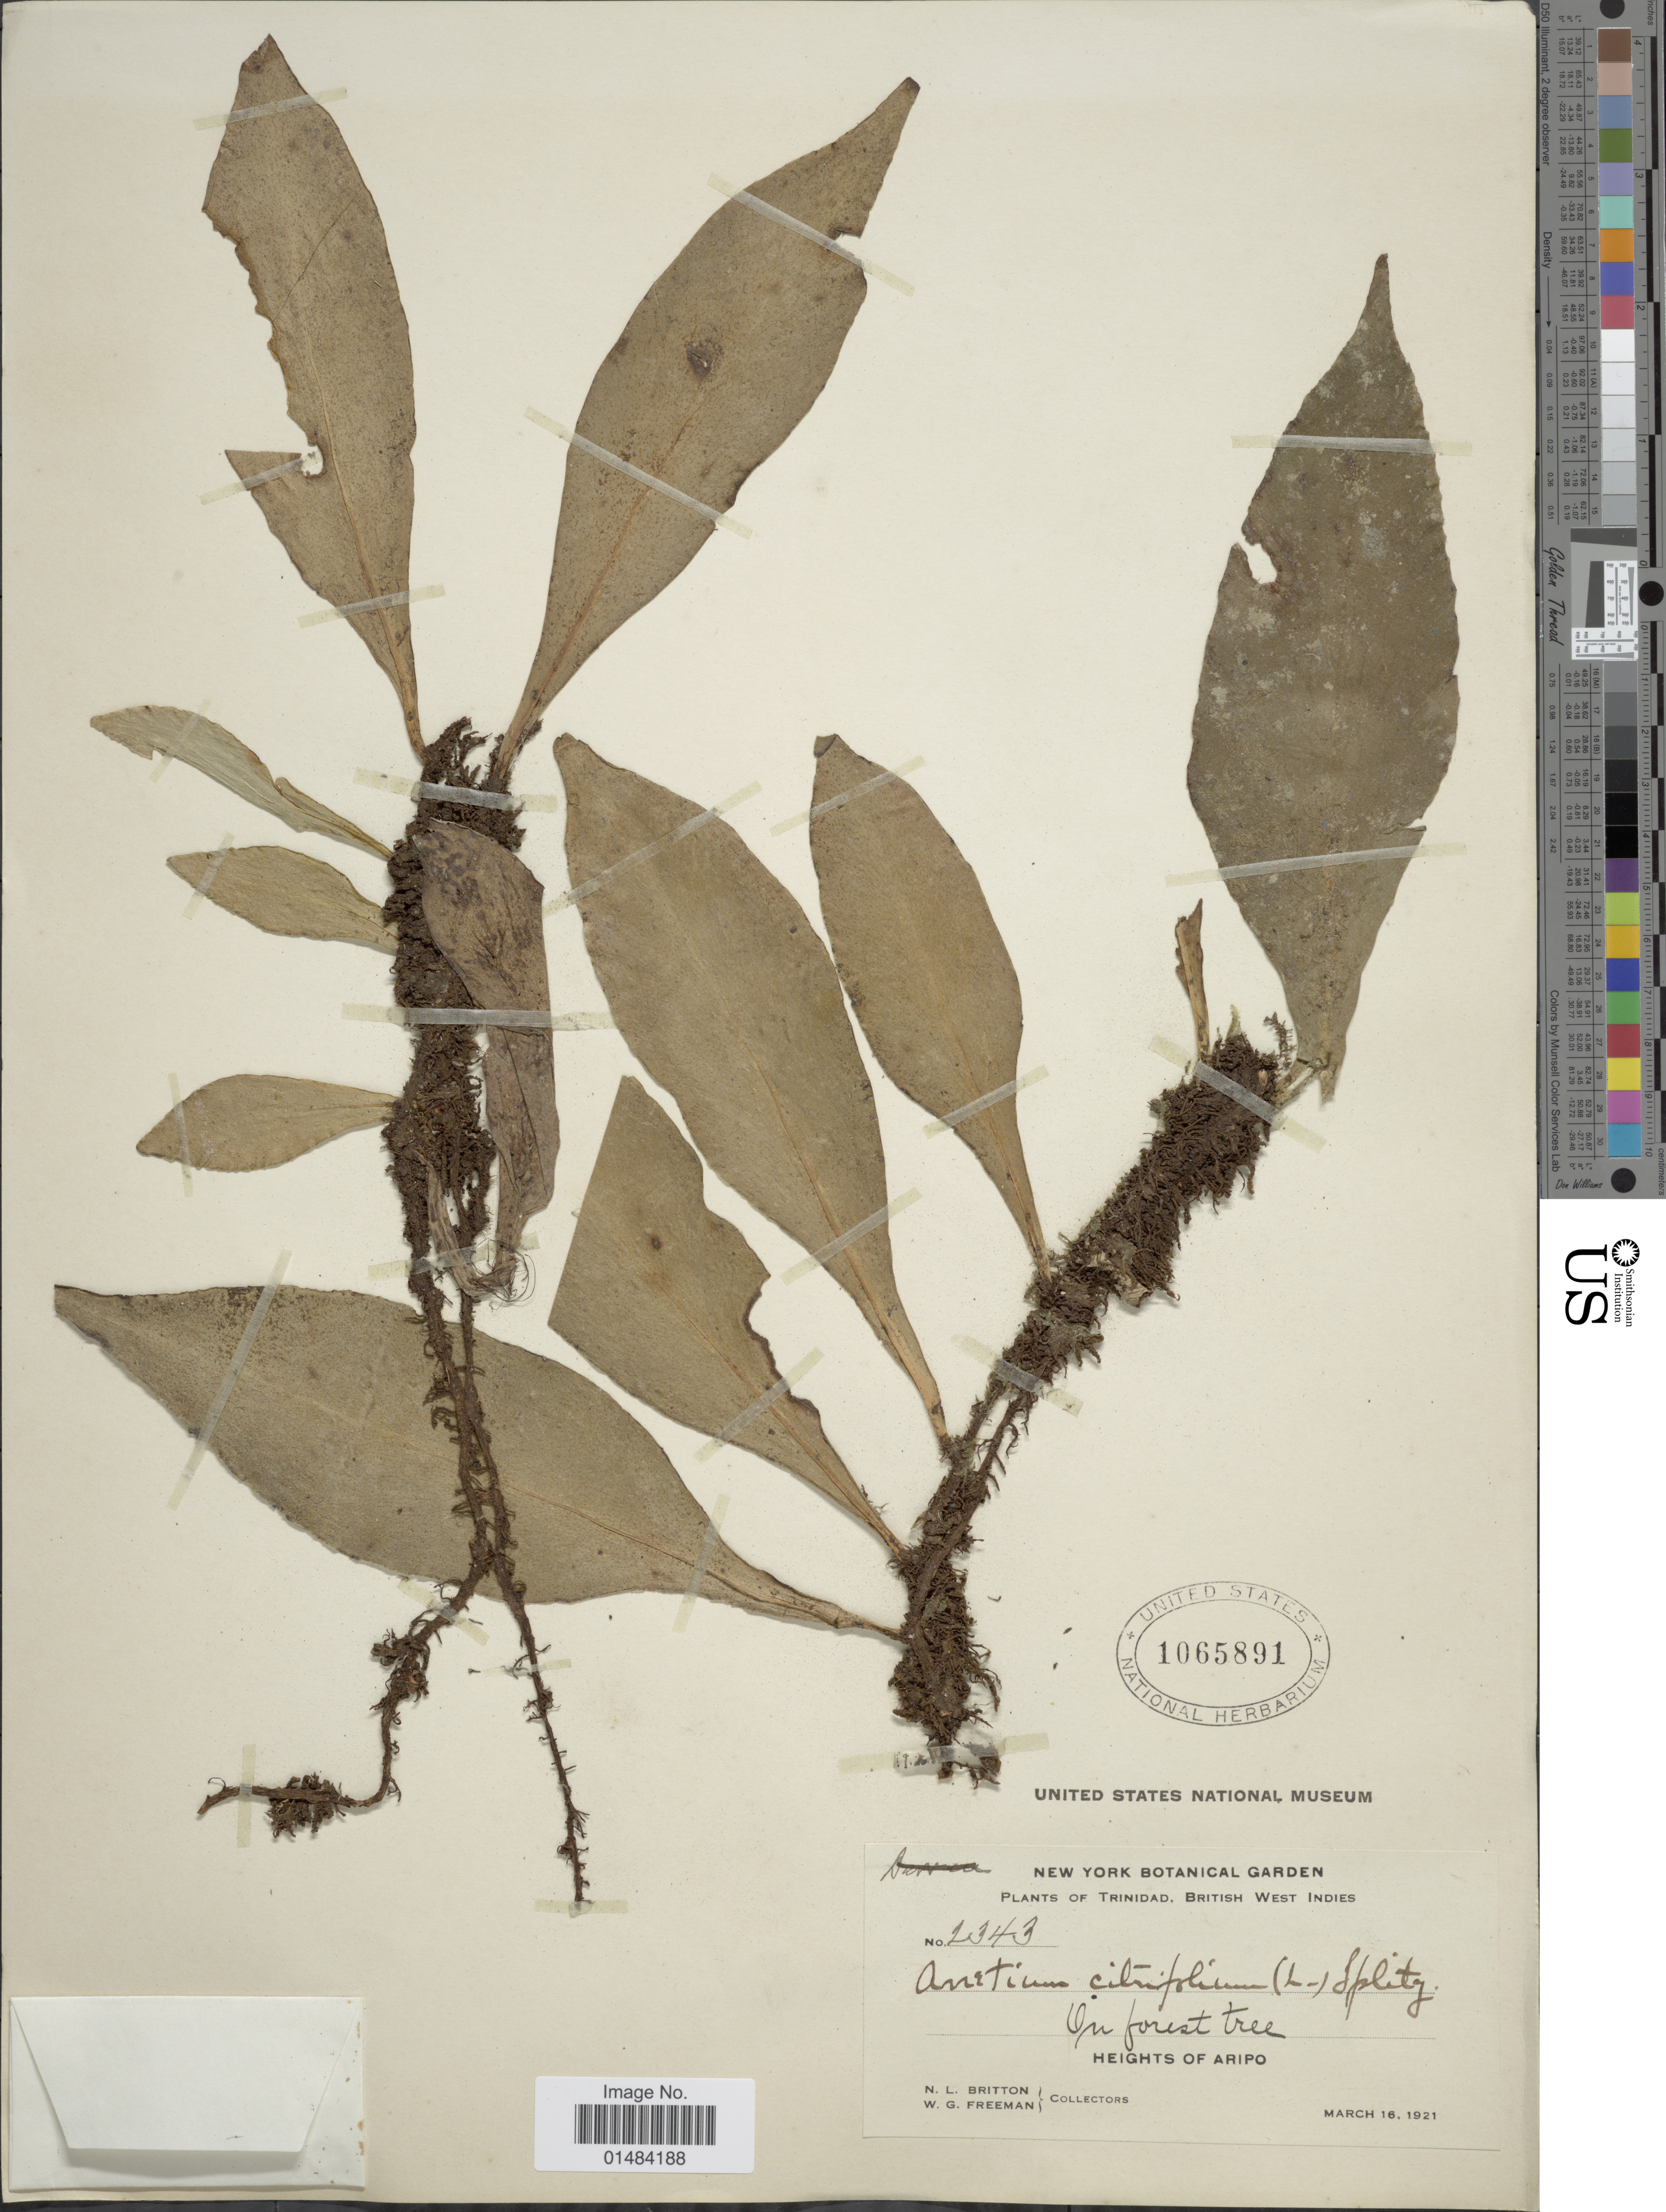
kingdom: Plantae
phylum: Tracheophyta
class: Polypodiopsida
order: Polypodiales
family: Pteridaceae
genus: Anetium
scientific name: Anetium citrifolium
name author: (L.) Splitg.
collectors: N. Britton & W. Freeman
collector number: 2343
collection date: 1921-03-16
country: Trinidad and Tobago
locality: Trinidad, British West Indies, Heights of Aripo.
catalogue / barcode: US 1065891